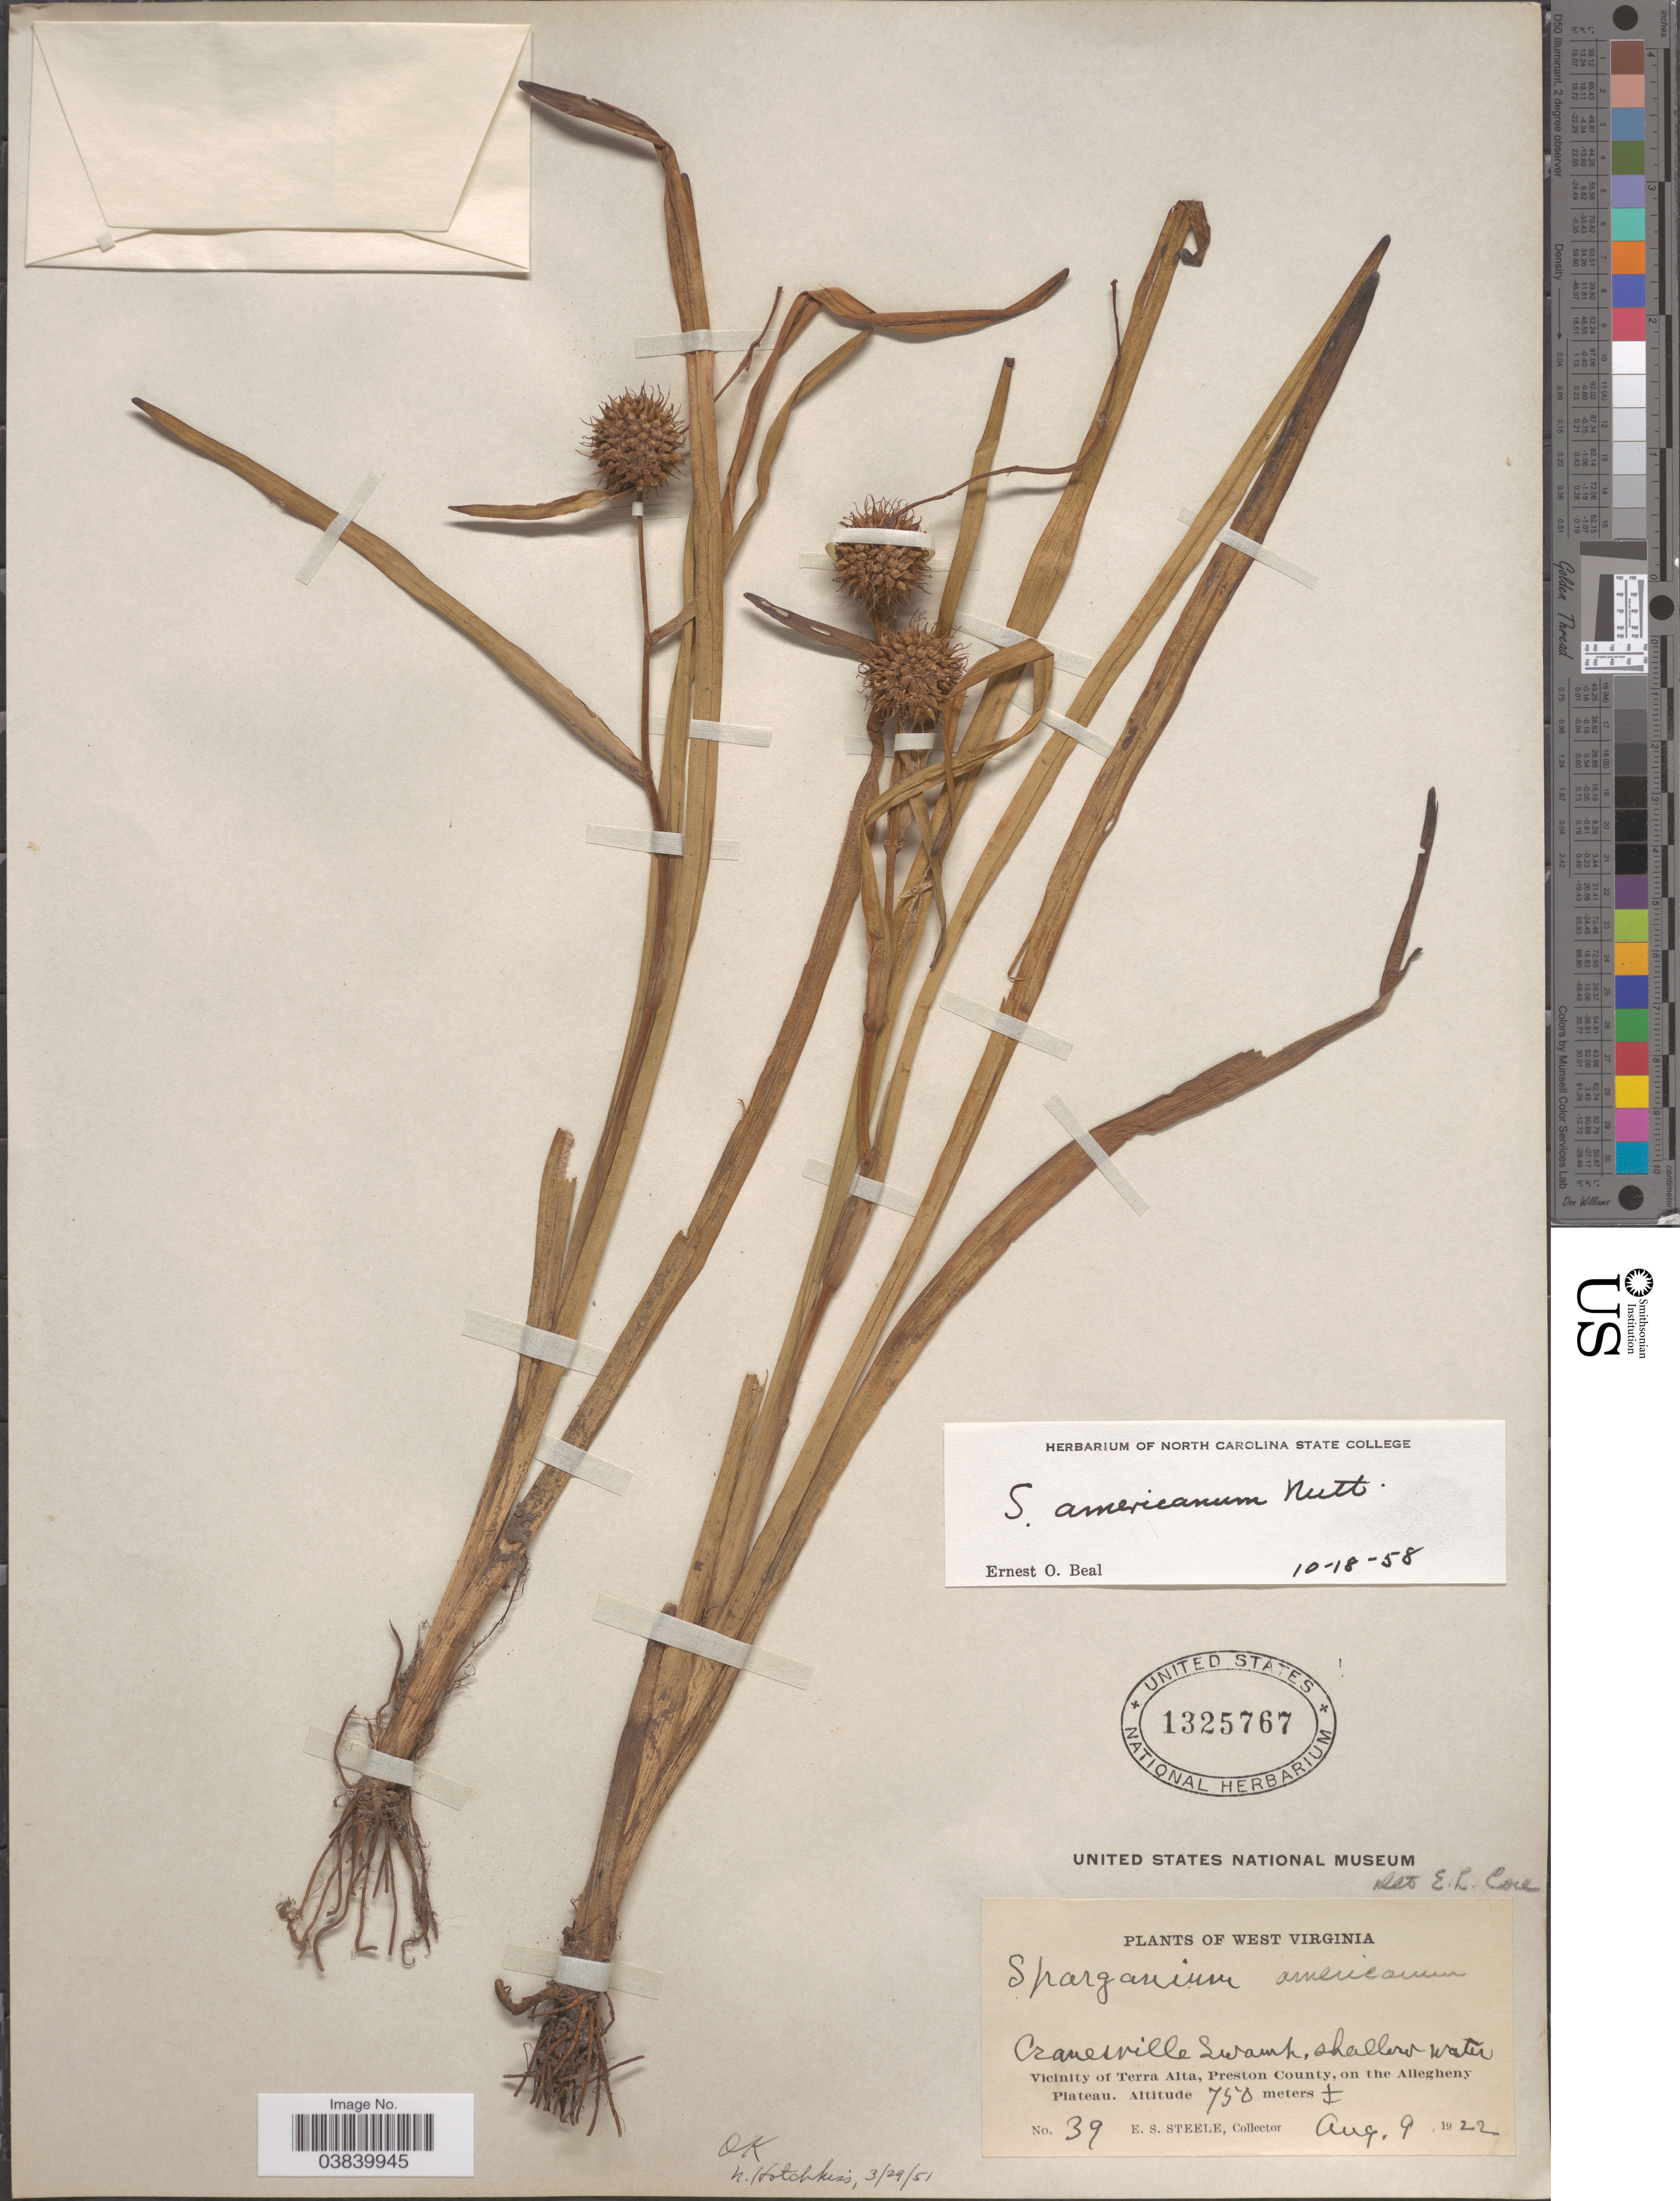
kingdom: Plantae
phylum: Tracheophyta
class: Liliopsida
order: Poales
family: Typhaceae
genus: Sparganium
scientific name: Sparganium americanum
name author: Nutt.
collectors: E. Steele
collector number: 39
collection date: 1922-08-09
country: United States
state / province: West Virginia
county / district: Preston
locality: Cranesville Swamp, shallow water. Vicinity of Terra Alta, Preston County, on the Alleghany Plateau.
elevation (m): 750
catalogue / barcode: US 1325767